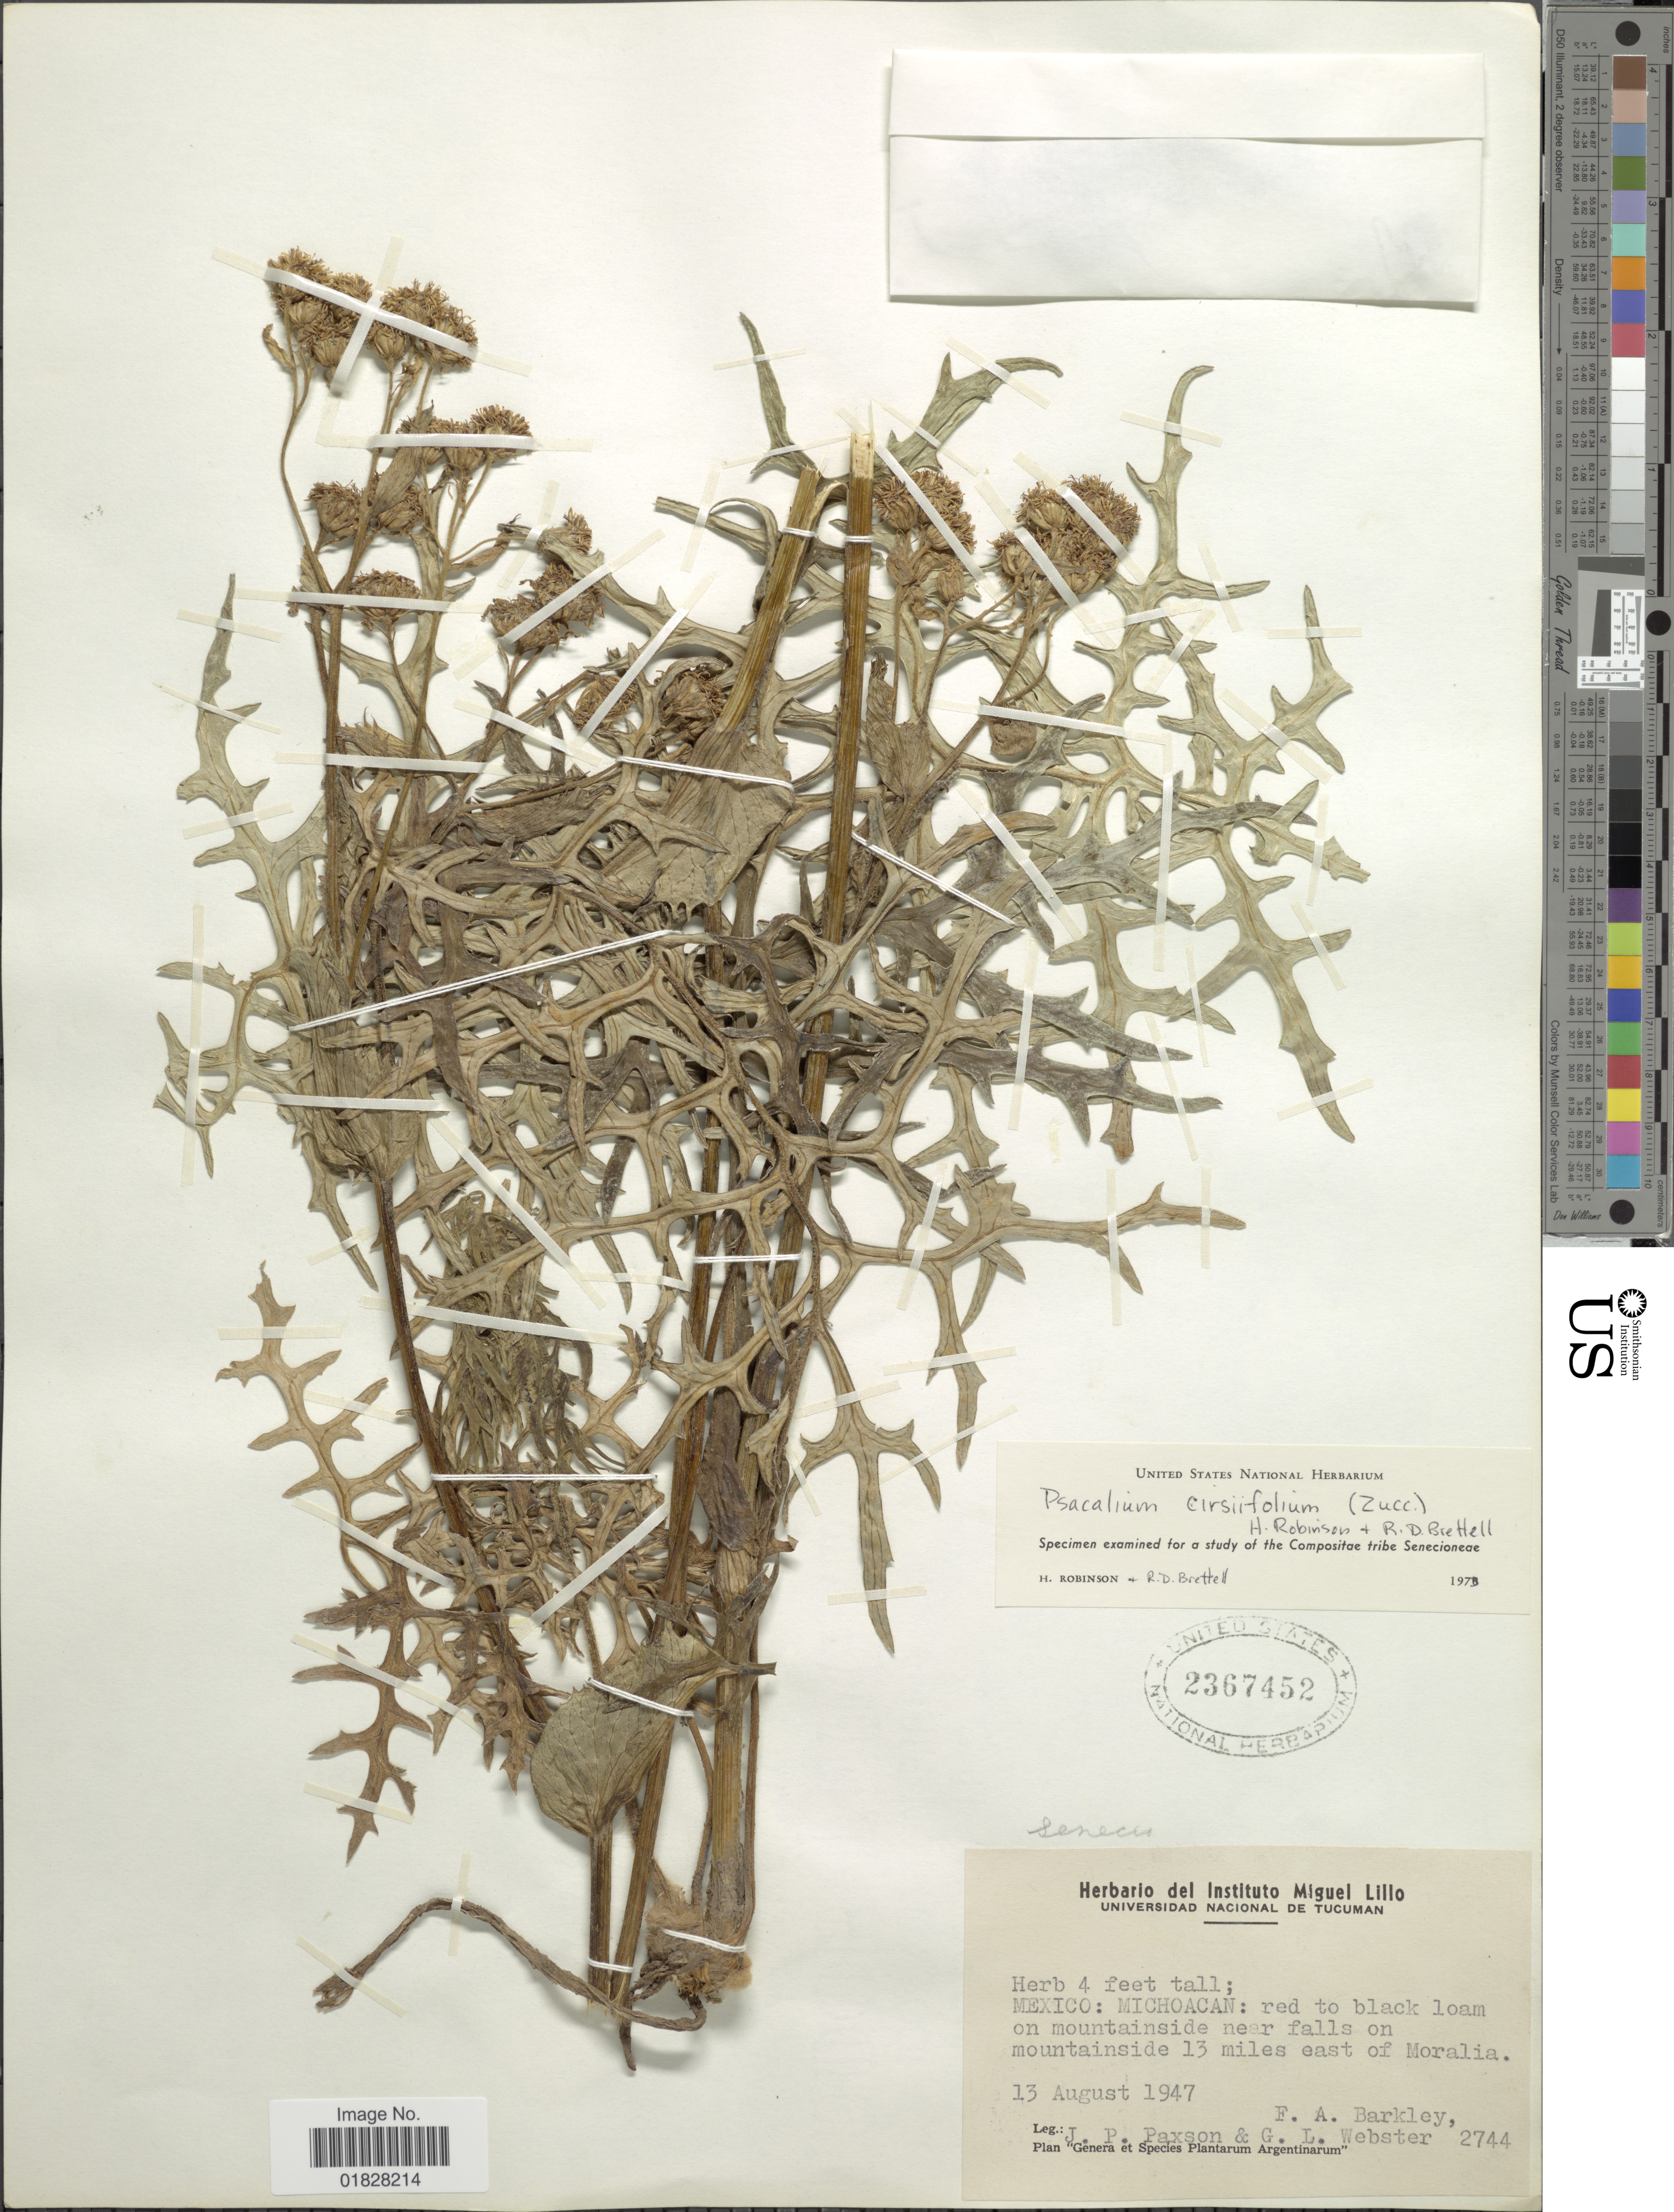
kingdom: Plantae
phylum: Tracheophyta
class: Magnoliopsida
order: Asterales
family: Asteraceae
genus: Psacalium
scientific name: Psacalium cirsiifolium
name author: (Zucc.) H. Rob. & Brettell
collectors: J. B. Paxson, G. L. Webster & F. A. Barkley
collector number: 2744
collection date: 1947-08-13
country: Mexico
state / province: Michoacán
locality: Mexico: Michoacan: red to black loam on mountainside near falls on mountainside 13 miles east of Moralia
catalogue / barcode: US 2367452